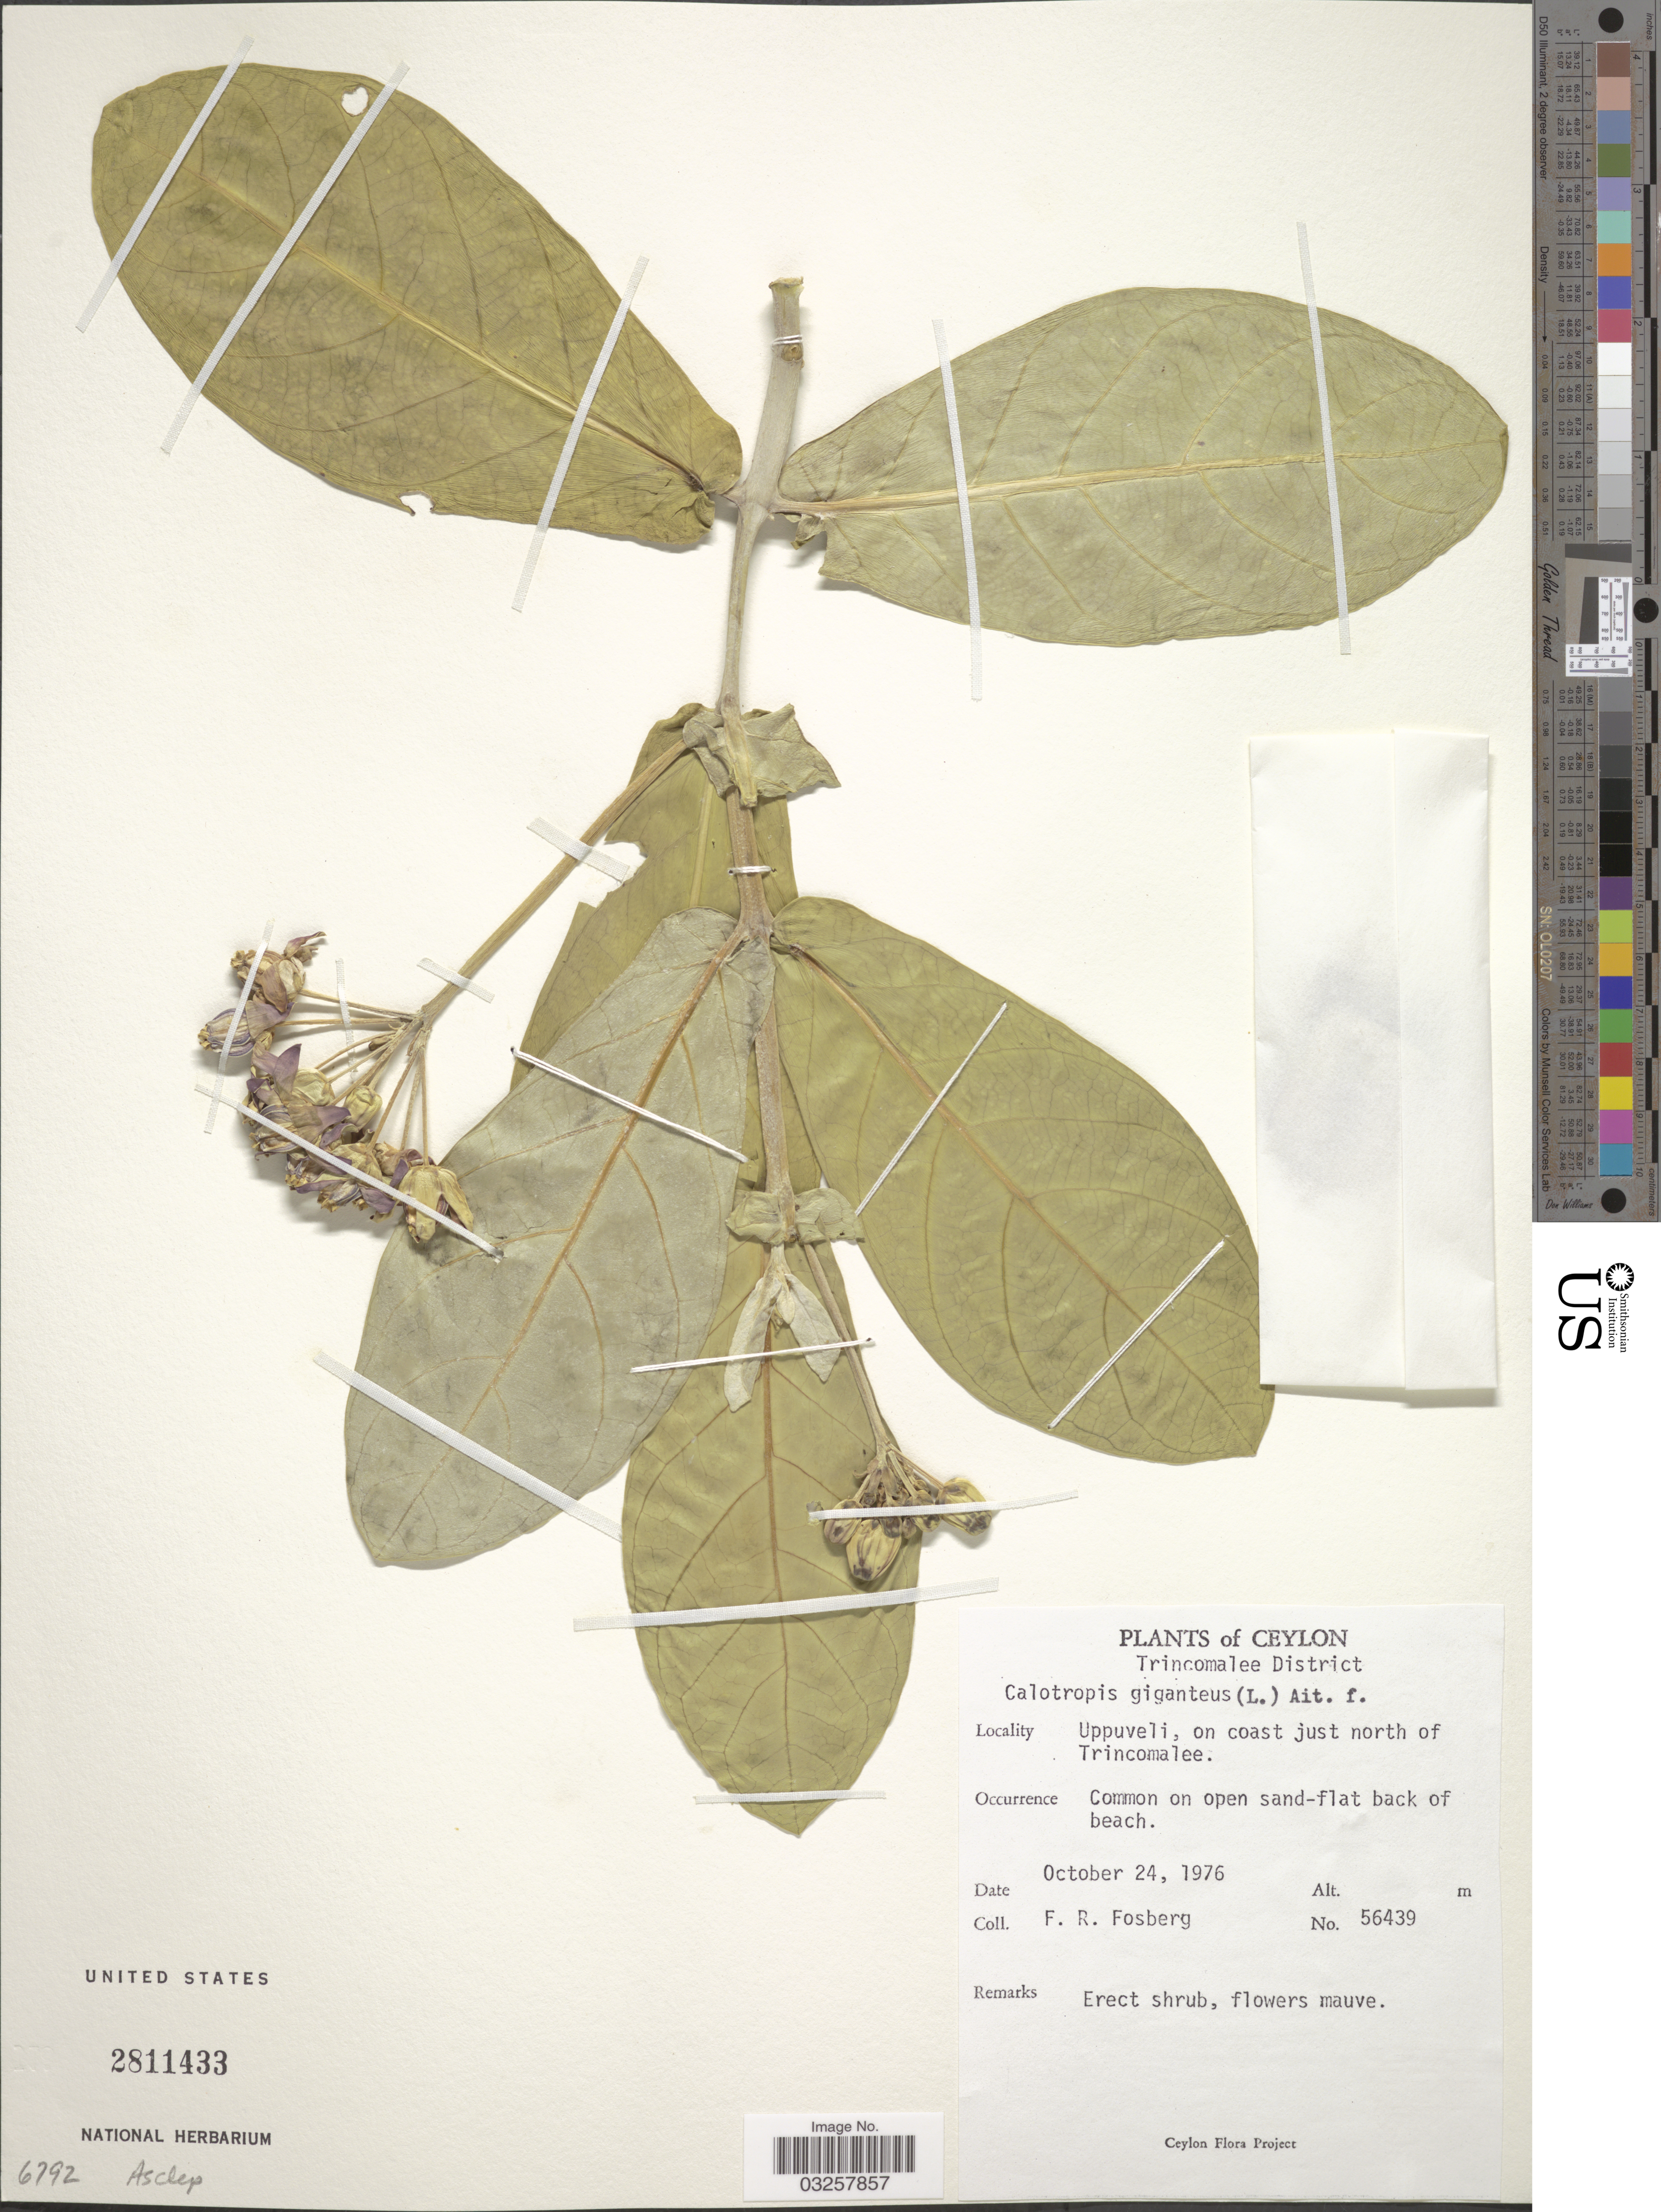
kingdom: Plantae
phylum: Tracheophyta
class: Magnoliopsida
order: Gentianales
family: Apocynaceae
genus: Calotropis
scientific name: Calotropis gigantea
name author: (L.) W.T. Aiton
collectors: F. R. Fosberg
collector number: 56439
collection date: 1976-10-24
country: Sri Lanka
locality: Ceylon. Trincomalee District. Uppuveli, on coast just north of Trincomalee.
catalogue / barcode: US 2811433